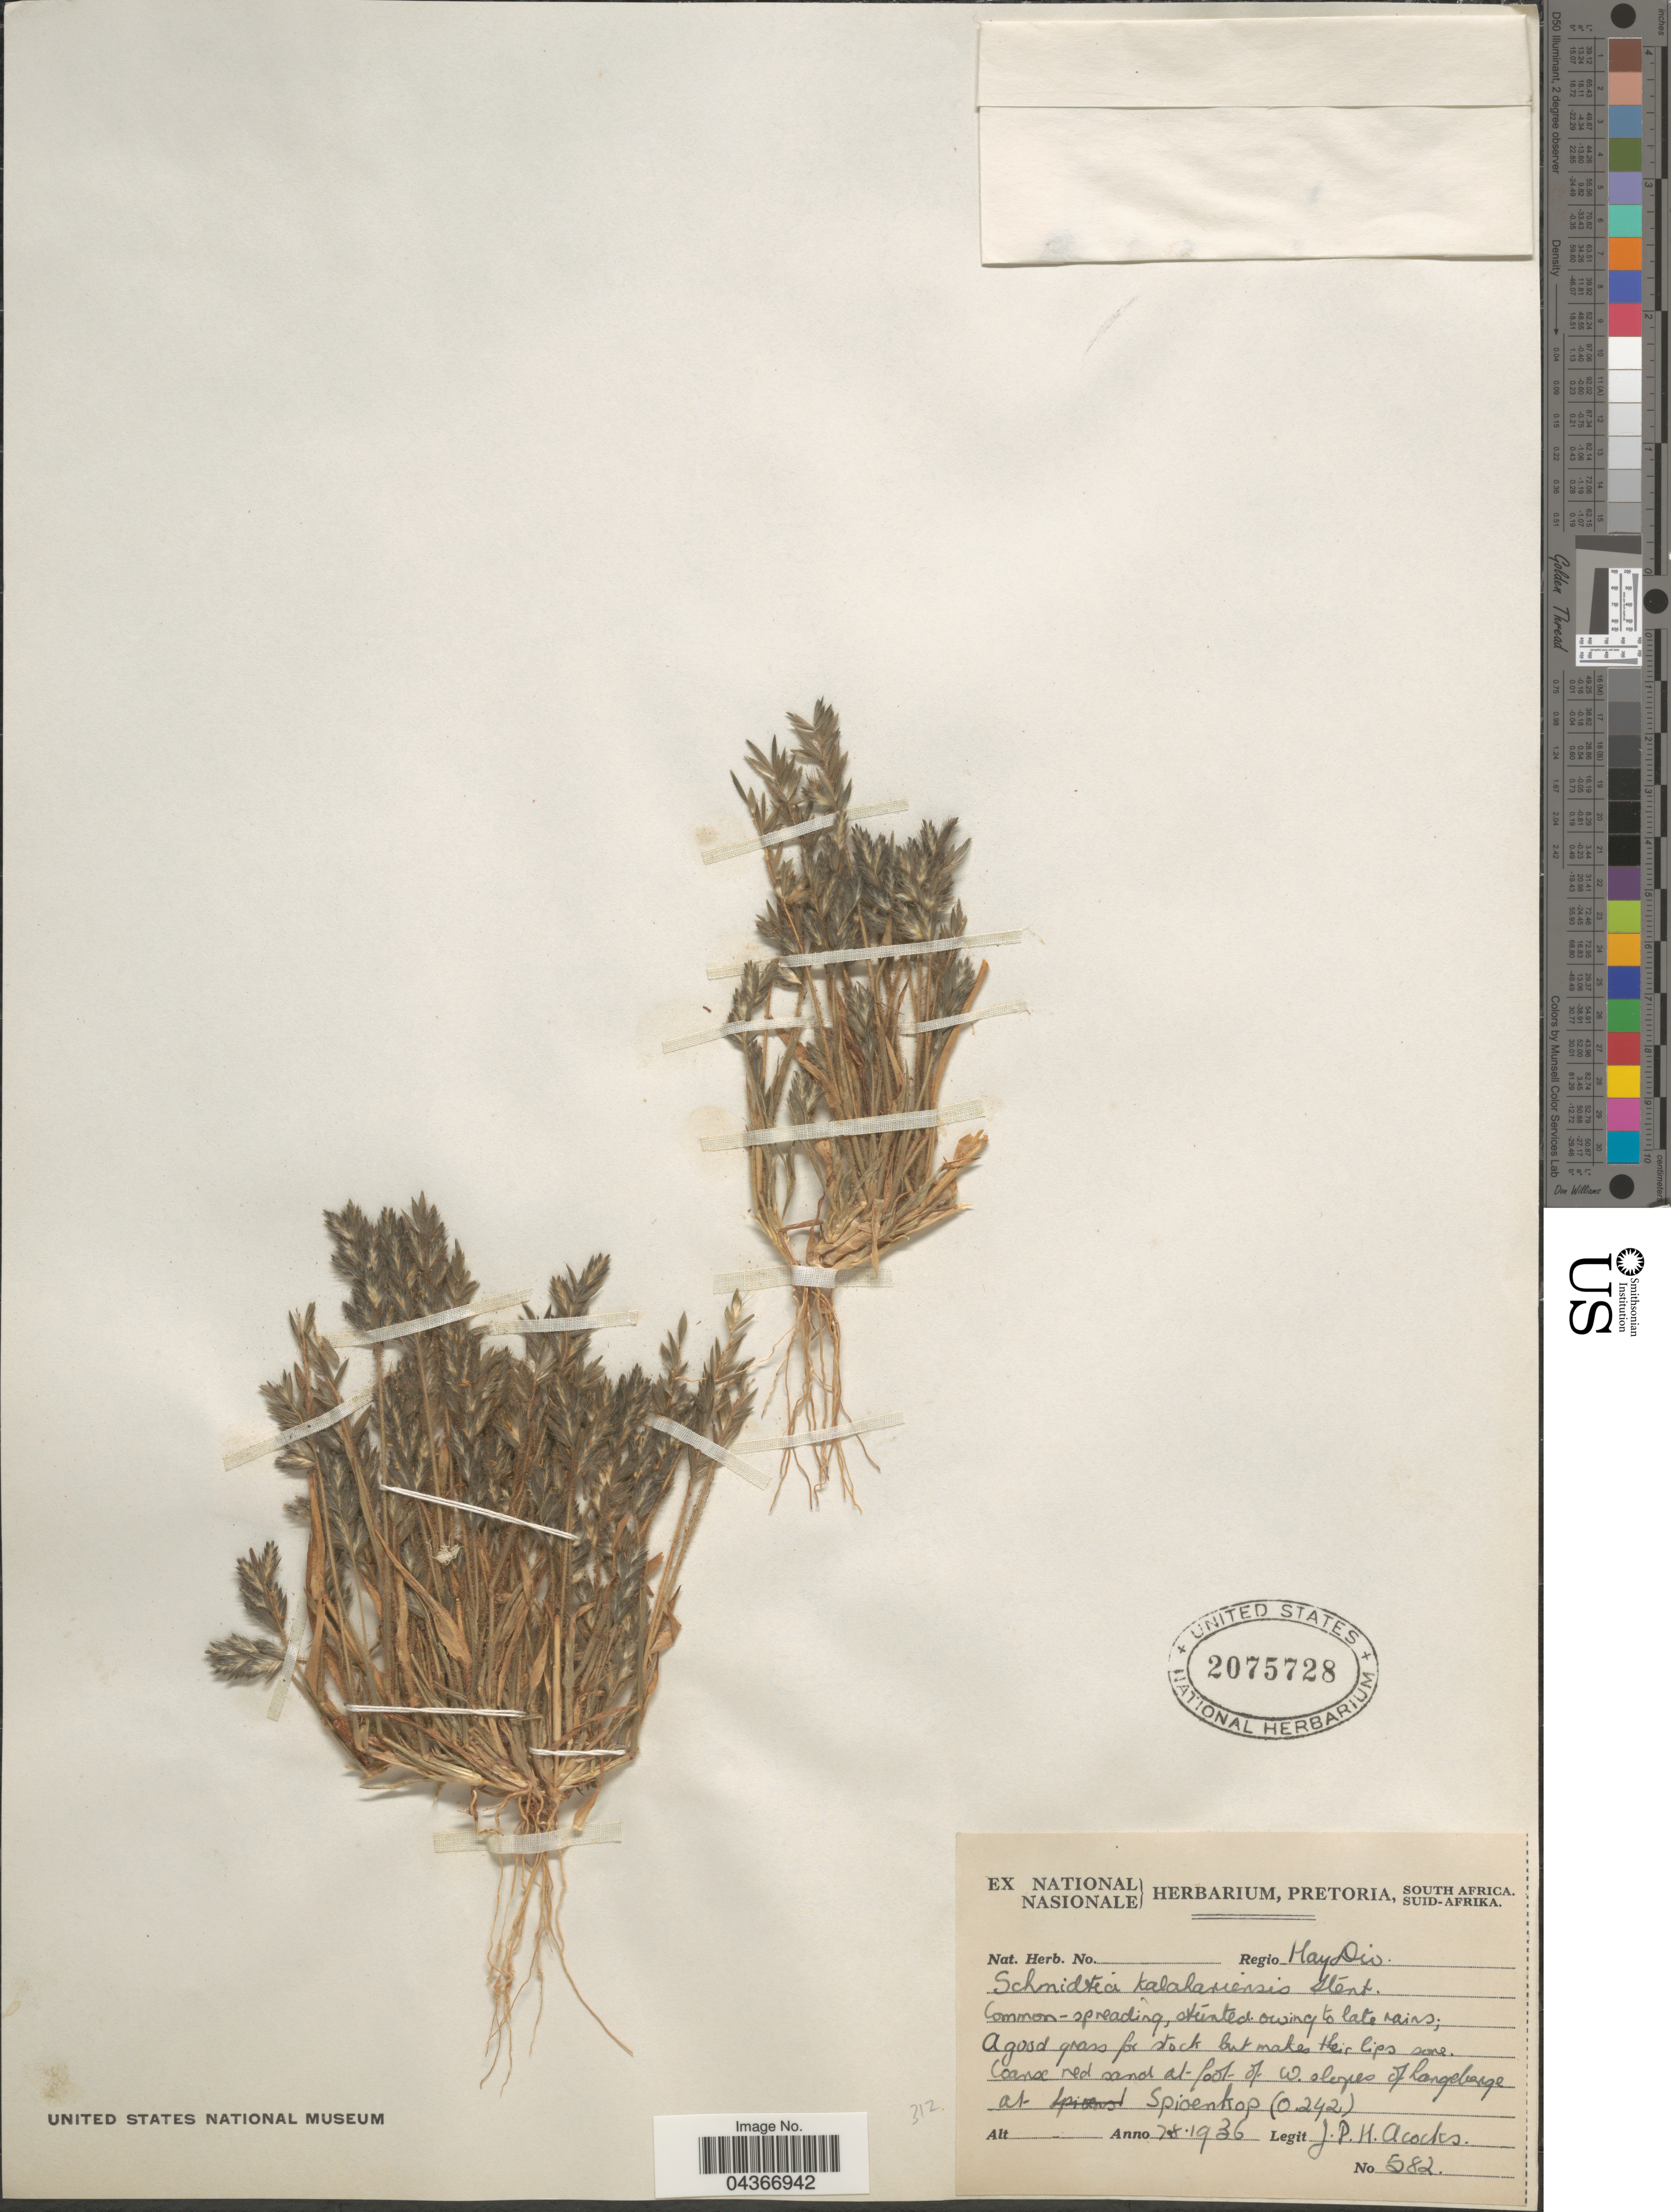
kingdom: Plantae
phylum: Tracheophyta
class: Liliopsida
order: Poales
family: Poaceae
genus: Schmidtia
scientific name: Schmidtia kalahariensis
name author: Stent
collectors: J. P. Acocks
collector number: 582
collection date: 1936-08-07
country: South Africa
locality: Regio Hay Div. At foot of W. slopes of Langeberge at Spioenkop (0.242).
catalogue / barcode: US 2075728